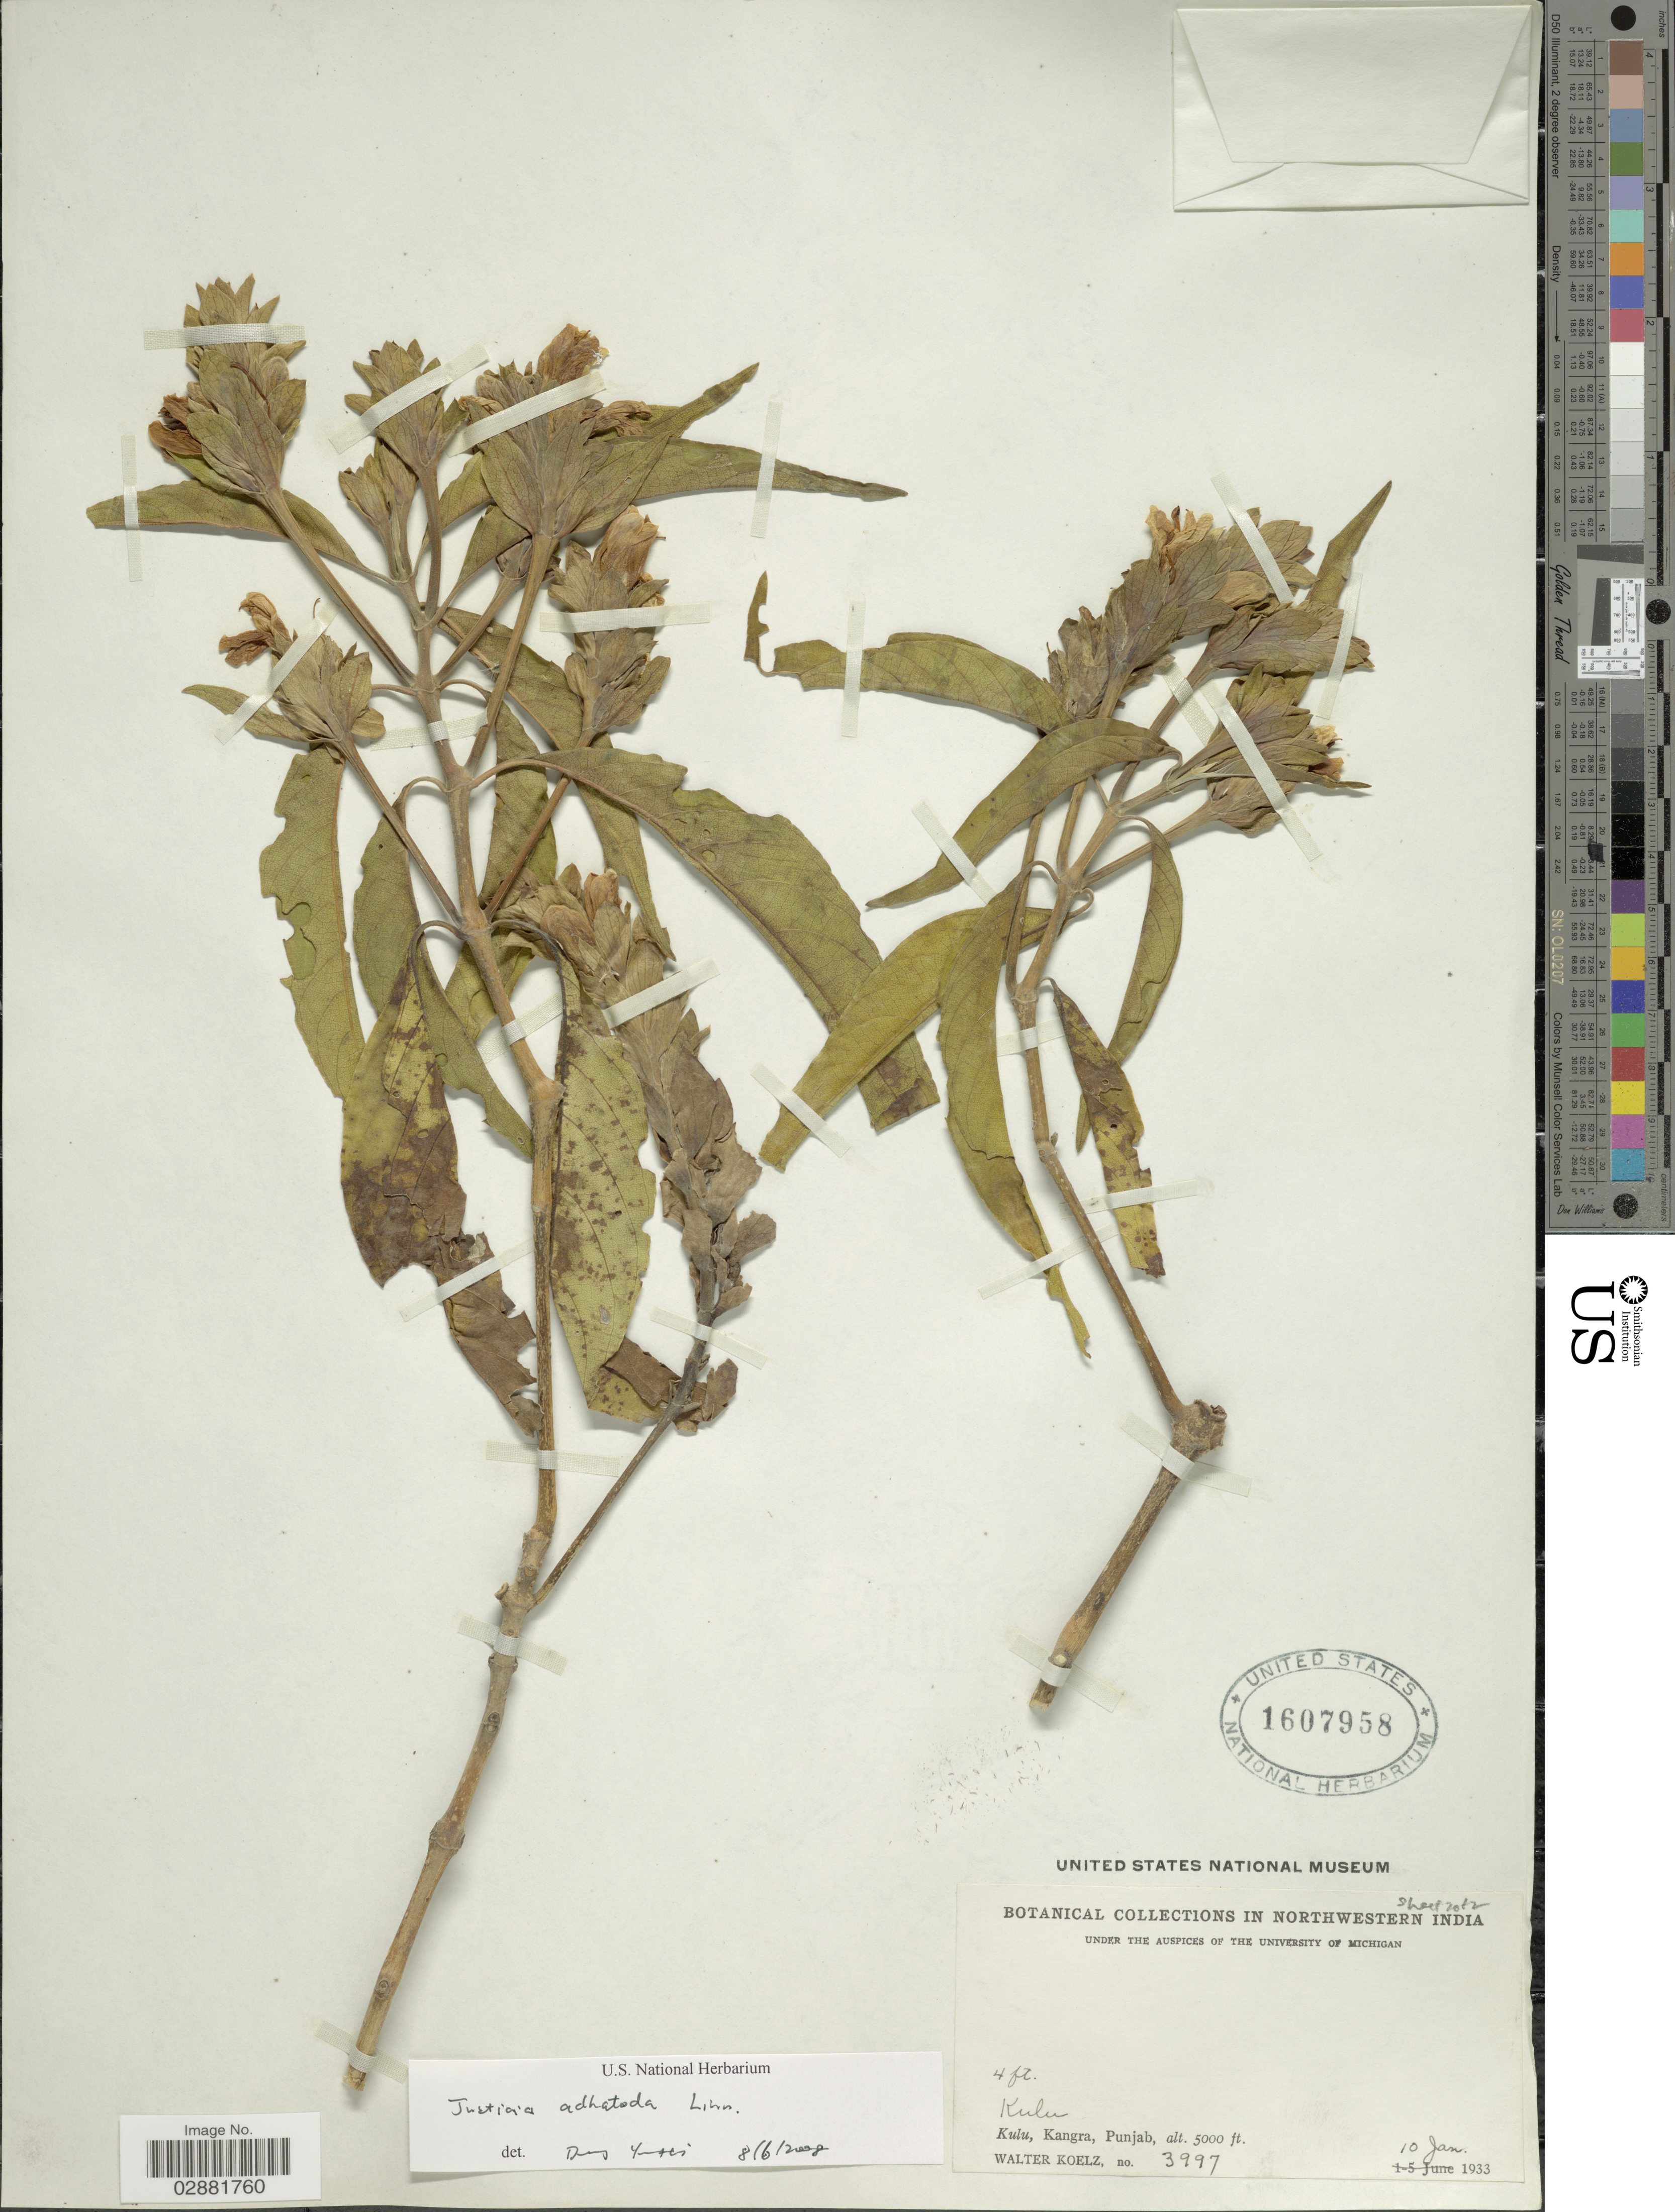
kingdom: Plantae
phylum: Tracheophyta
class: Magnoliopsida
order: Lamiales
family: Acanthaceae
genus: Justicia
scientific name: Justicia adhatoda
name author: L.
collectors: W. N. Koelz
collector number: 3997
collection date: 1933-01-10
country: India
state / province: Punjab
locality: Northwestern India, Kulu, Kangra.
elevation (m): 1524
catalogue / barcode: US 1607958